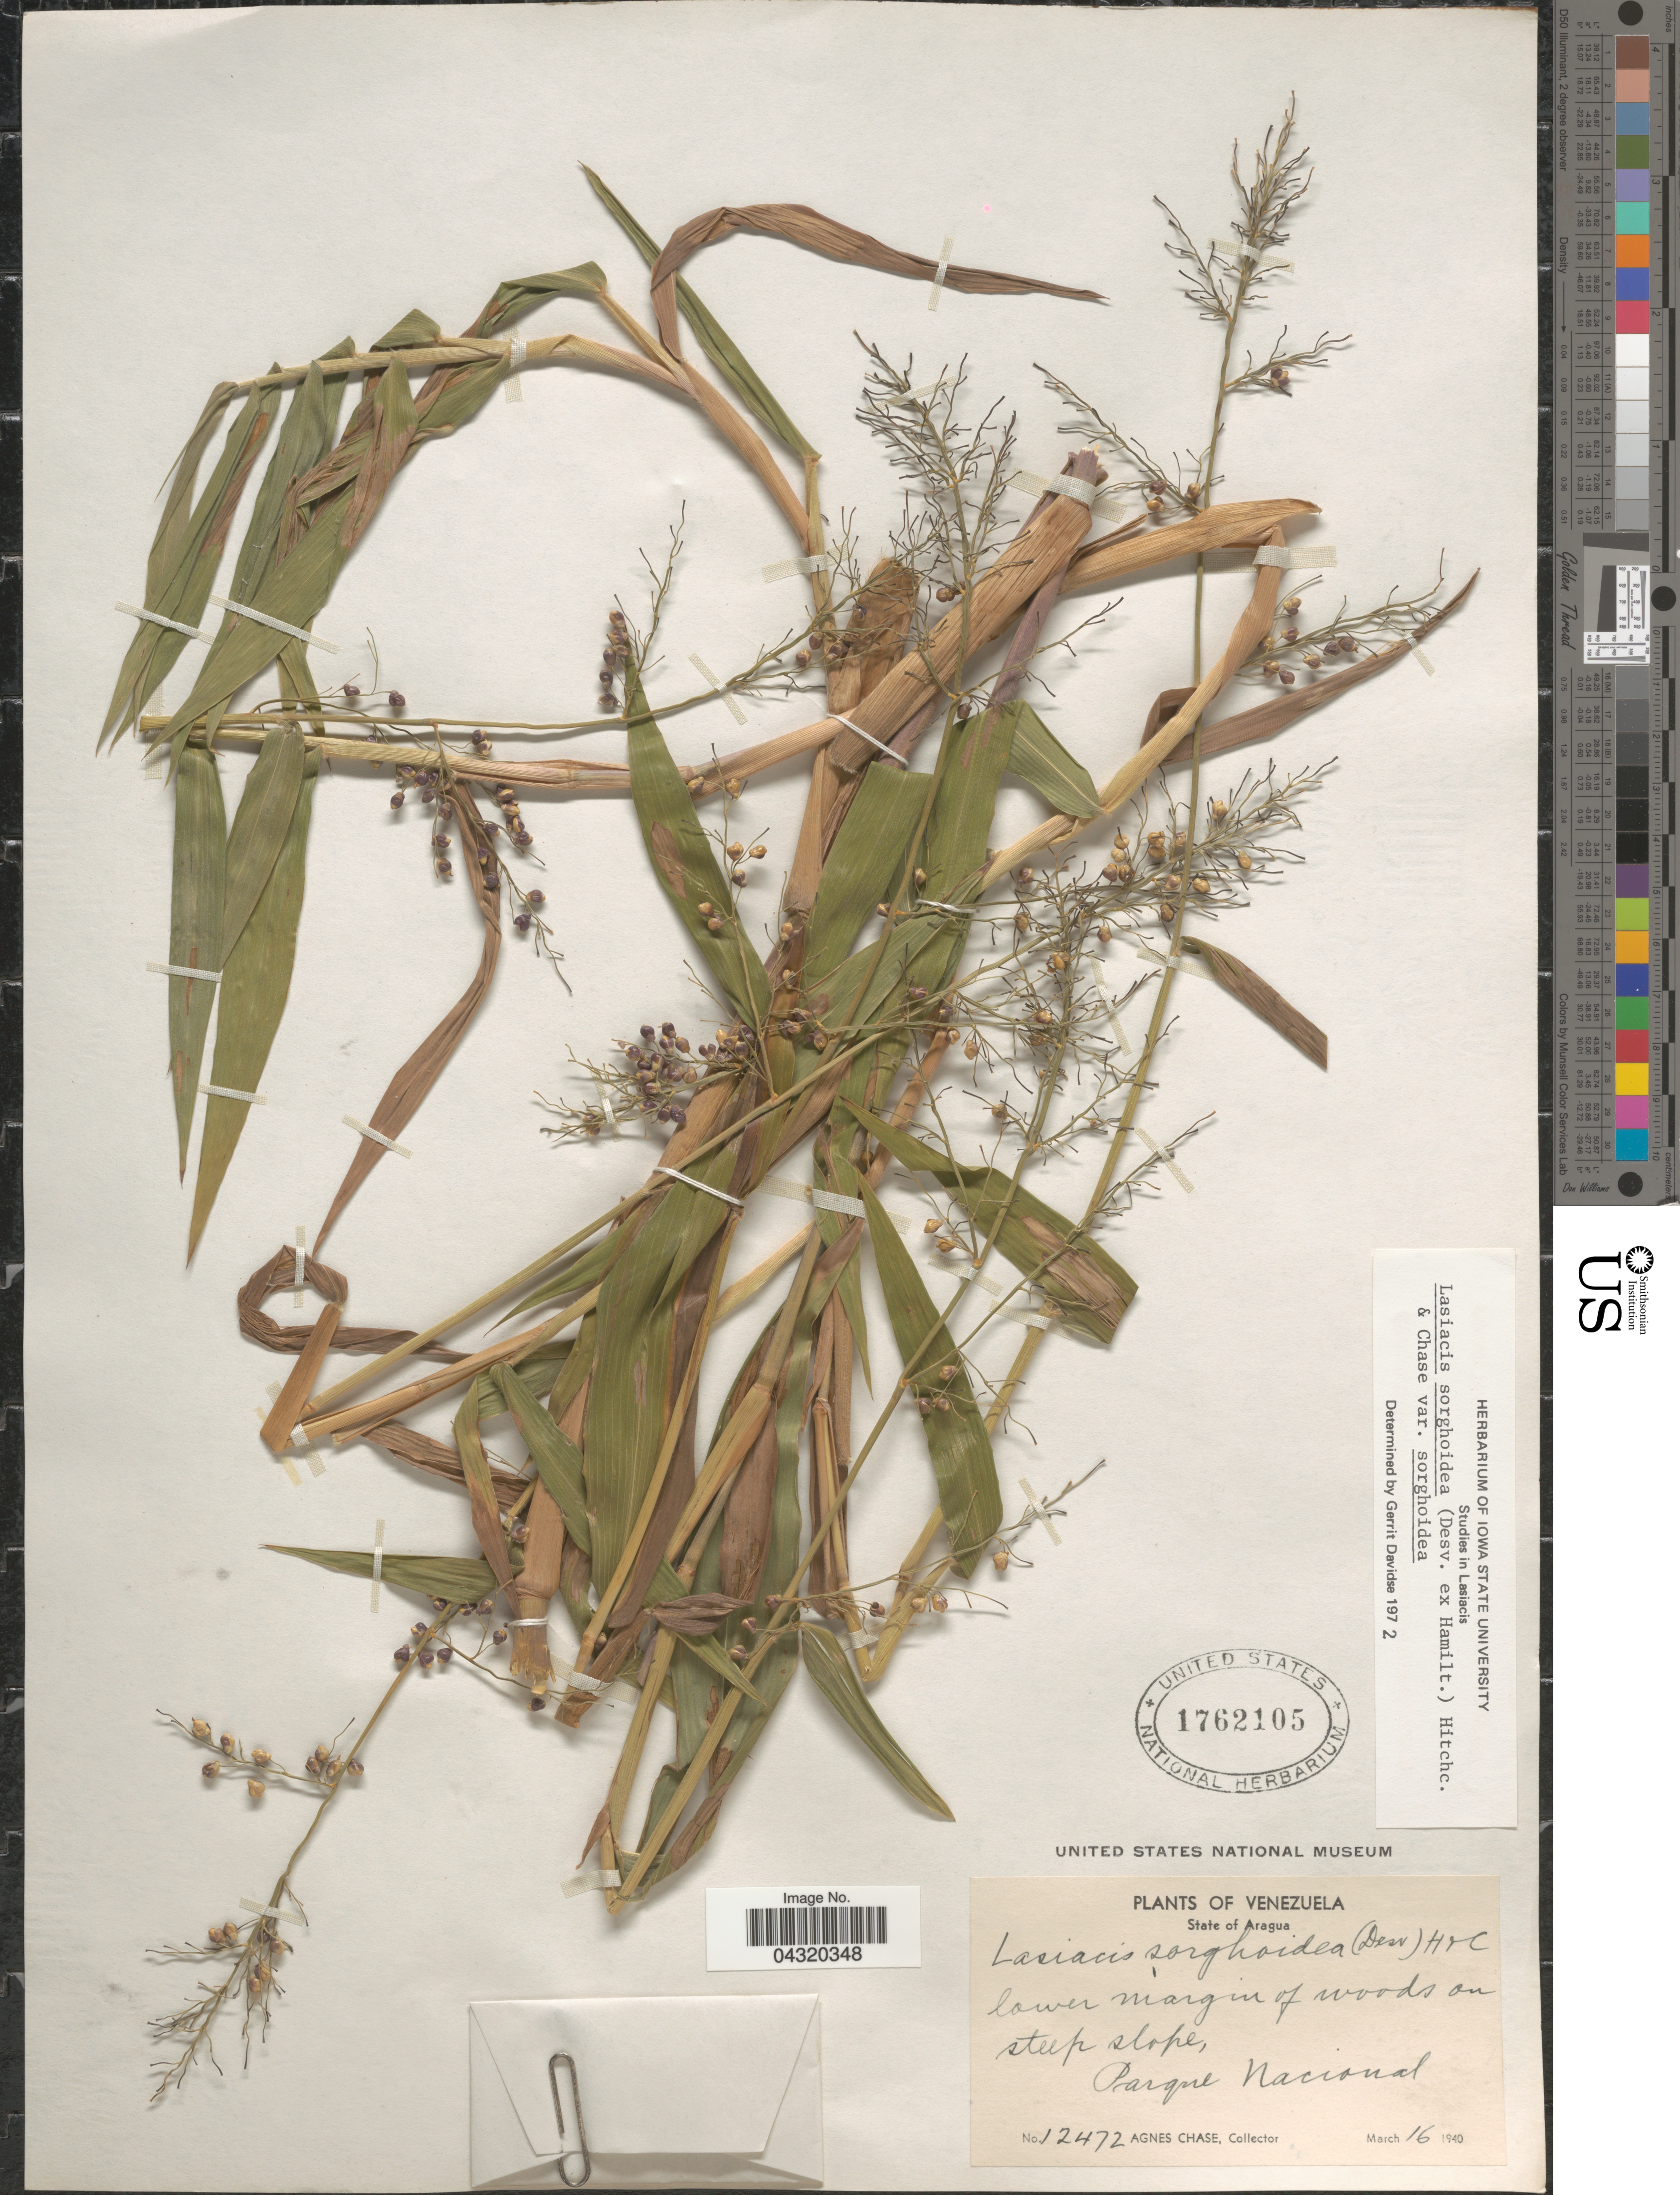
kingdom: Plantae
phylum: Tracheophyta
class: Liliopsida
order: Poales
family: Poaceae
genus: Lasiacis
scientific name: Lasiacis sorghoidea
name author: (Desv. ex Ham.) Hitchc. & Chase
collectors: A. Chase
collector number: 12472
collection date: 1940-03-16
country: Venezuela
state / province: Aragua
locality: Lower margin of woods on steep slope, Parque Nacional.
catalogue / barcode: US 1762105